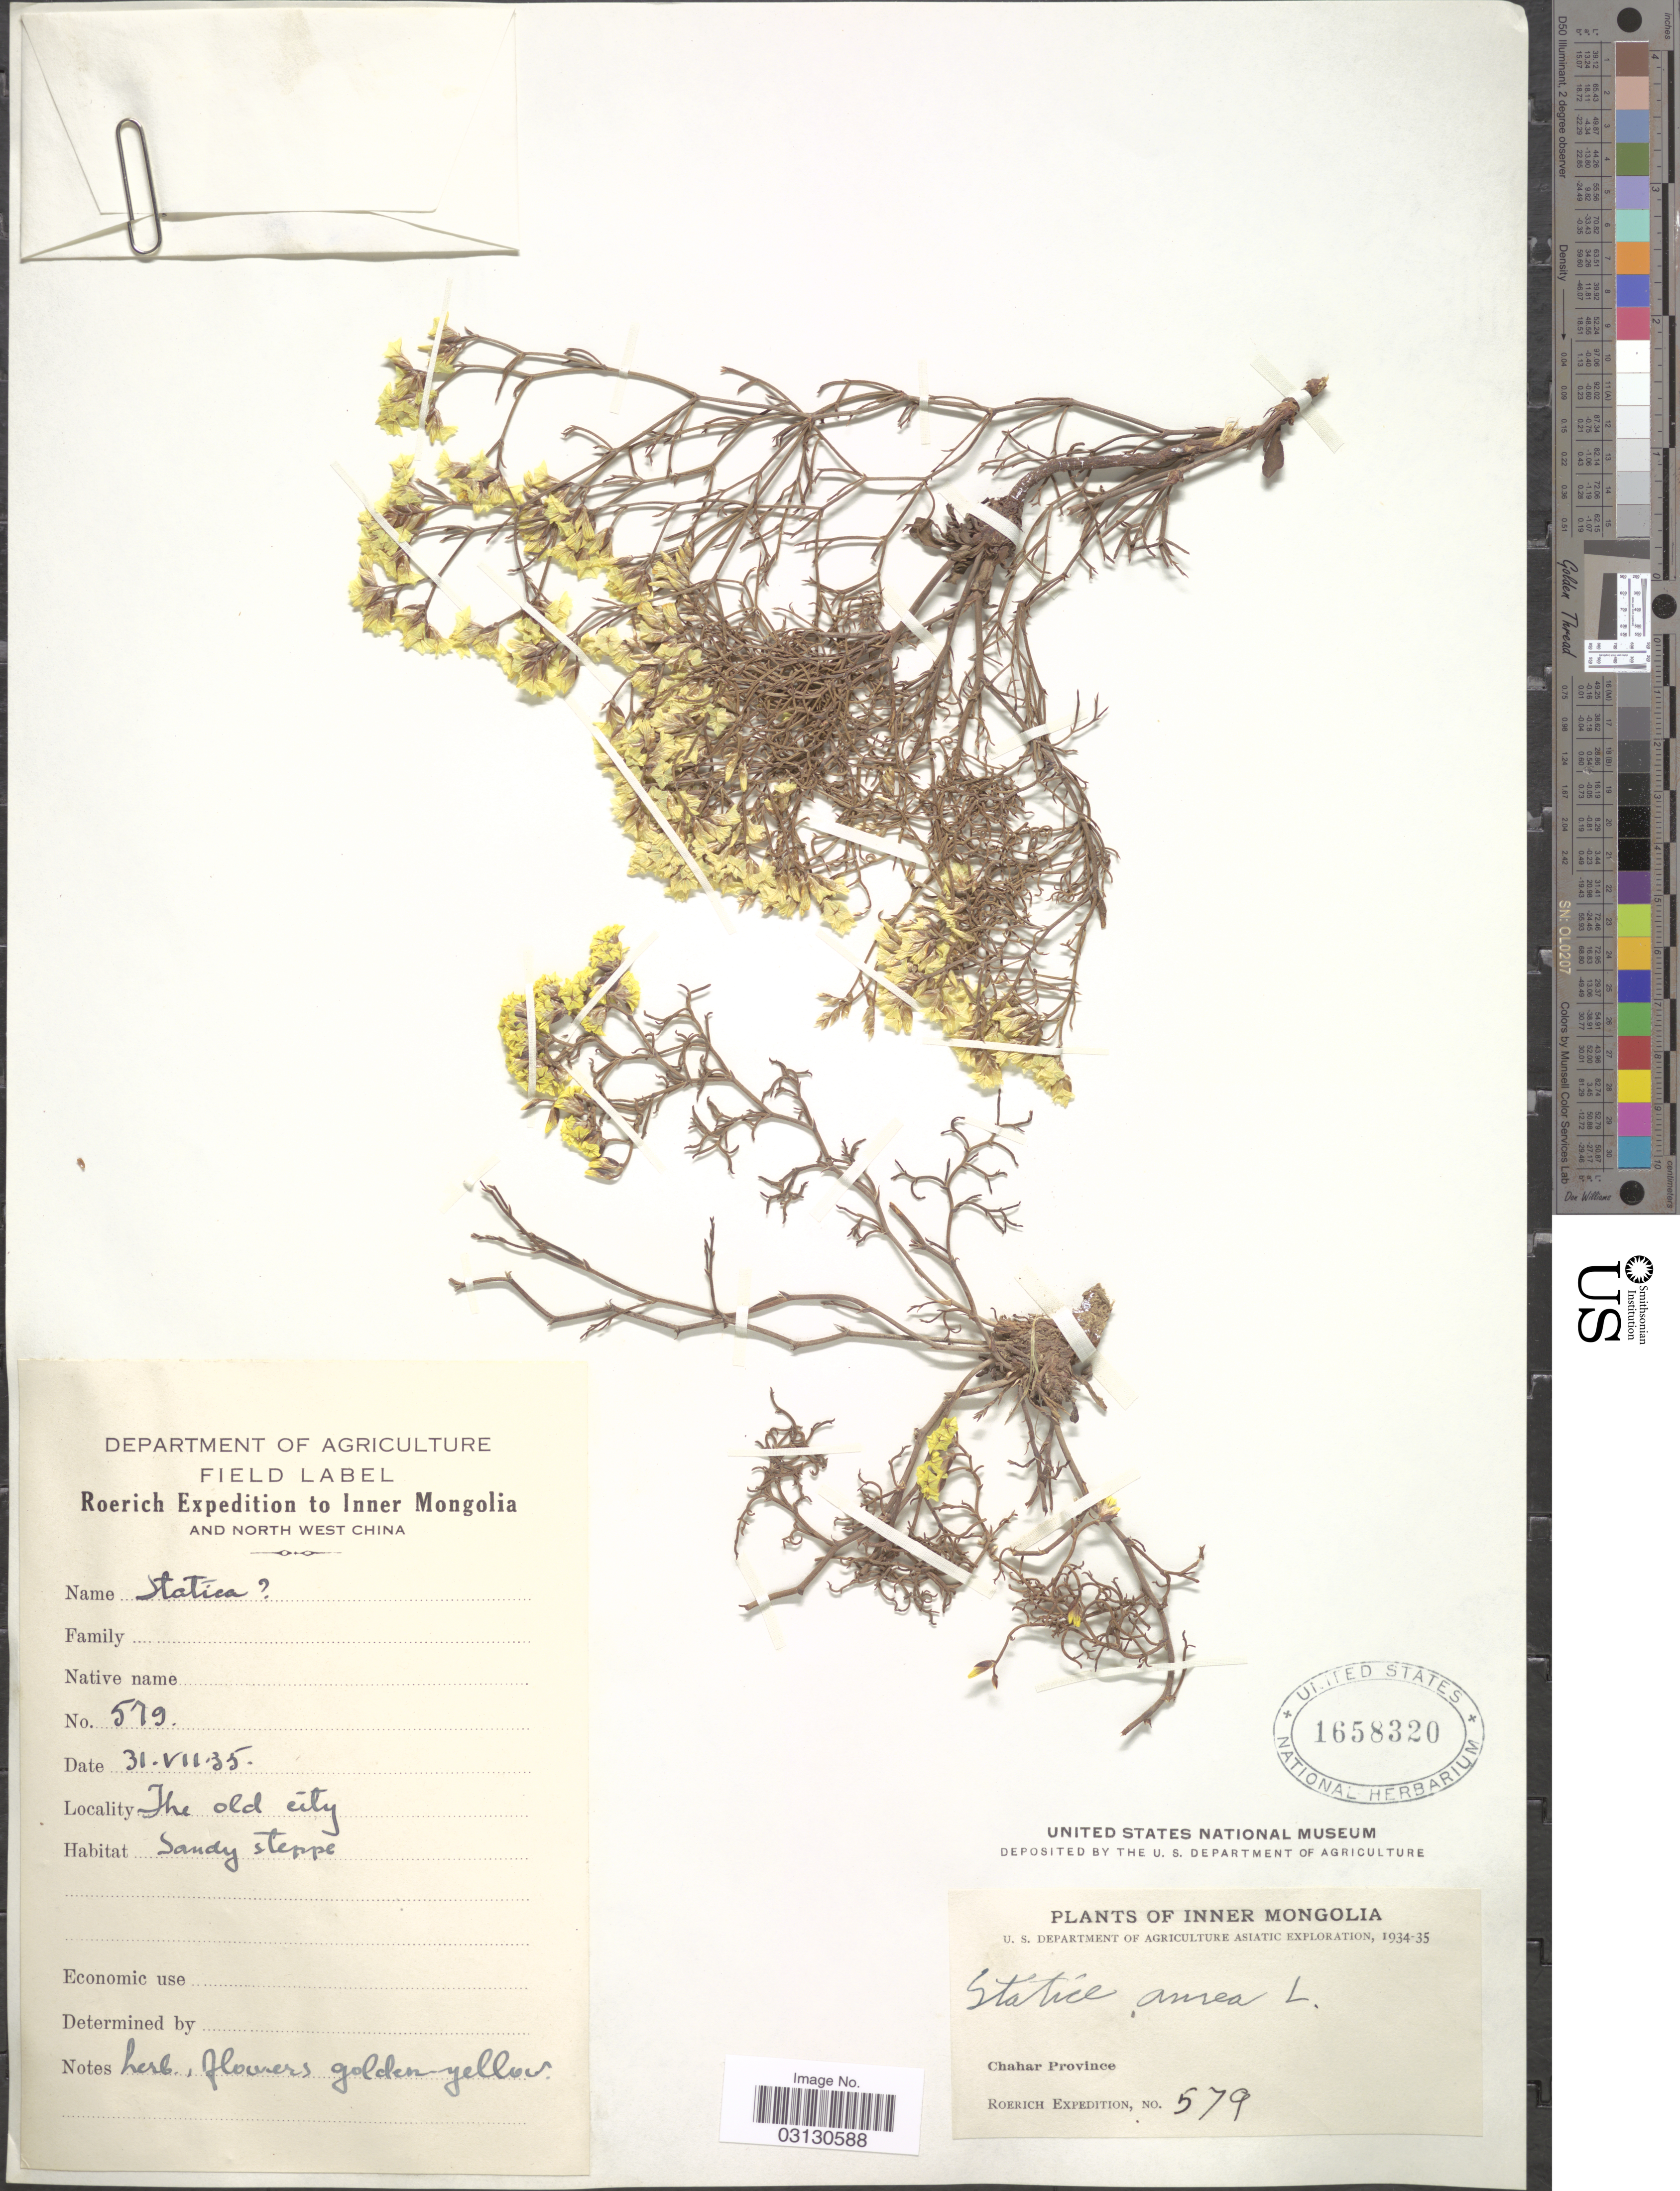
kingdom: Plantae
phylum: Tracheophyta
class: Magnoliopsida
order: Caryophyllales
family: Plumbaginaceae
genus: Limonium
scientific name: Limonium aureum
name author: (L.) Hill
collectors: Roerich Expedition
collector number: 579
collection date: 1935-07-31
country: China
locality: Inner Mongolia and North West China. The old city. Chahar Province.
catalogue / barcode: US 1658320